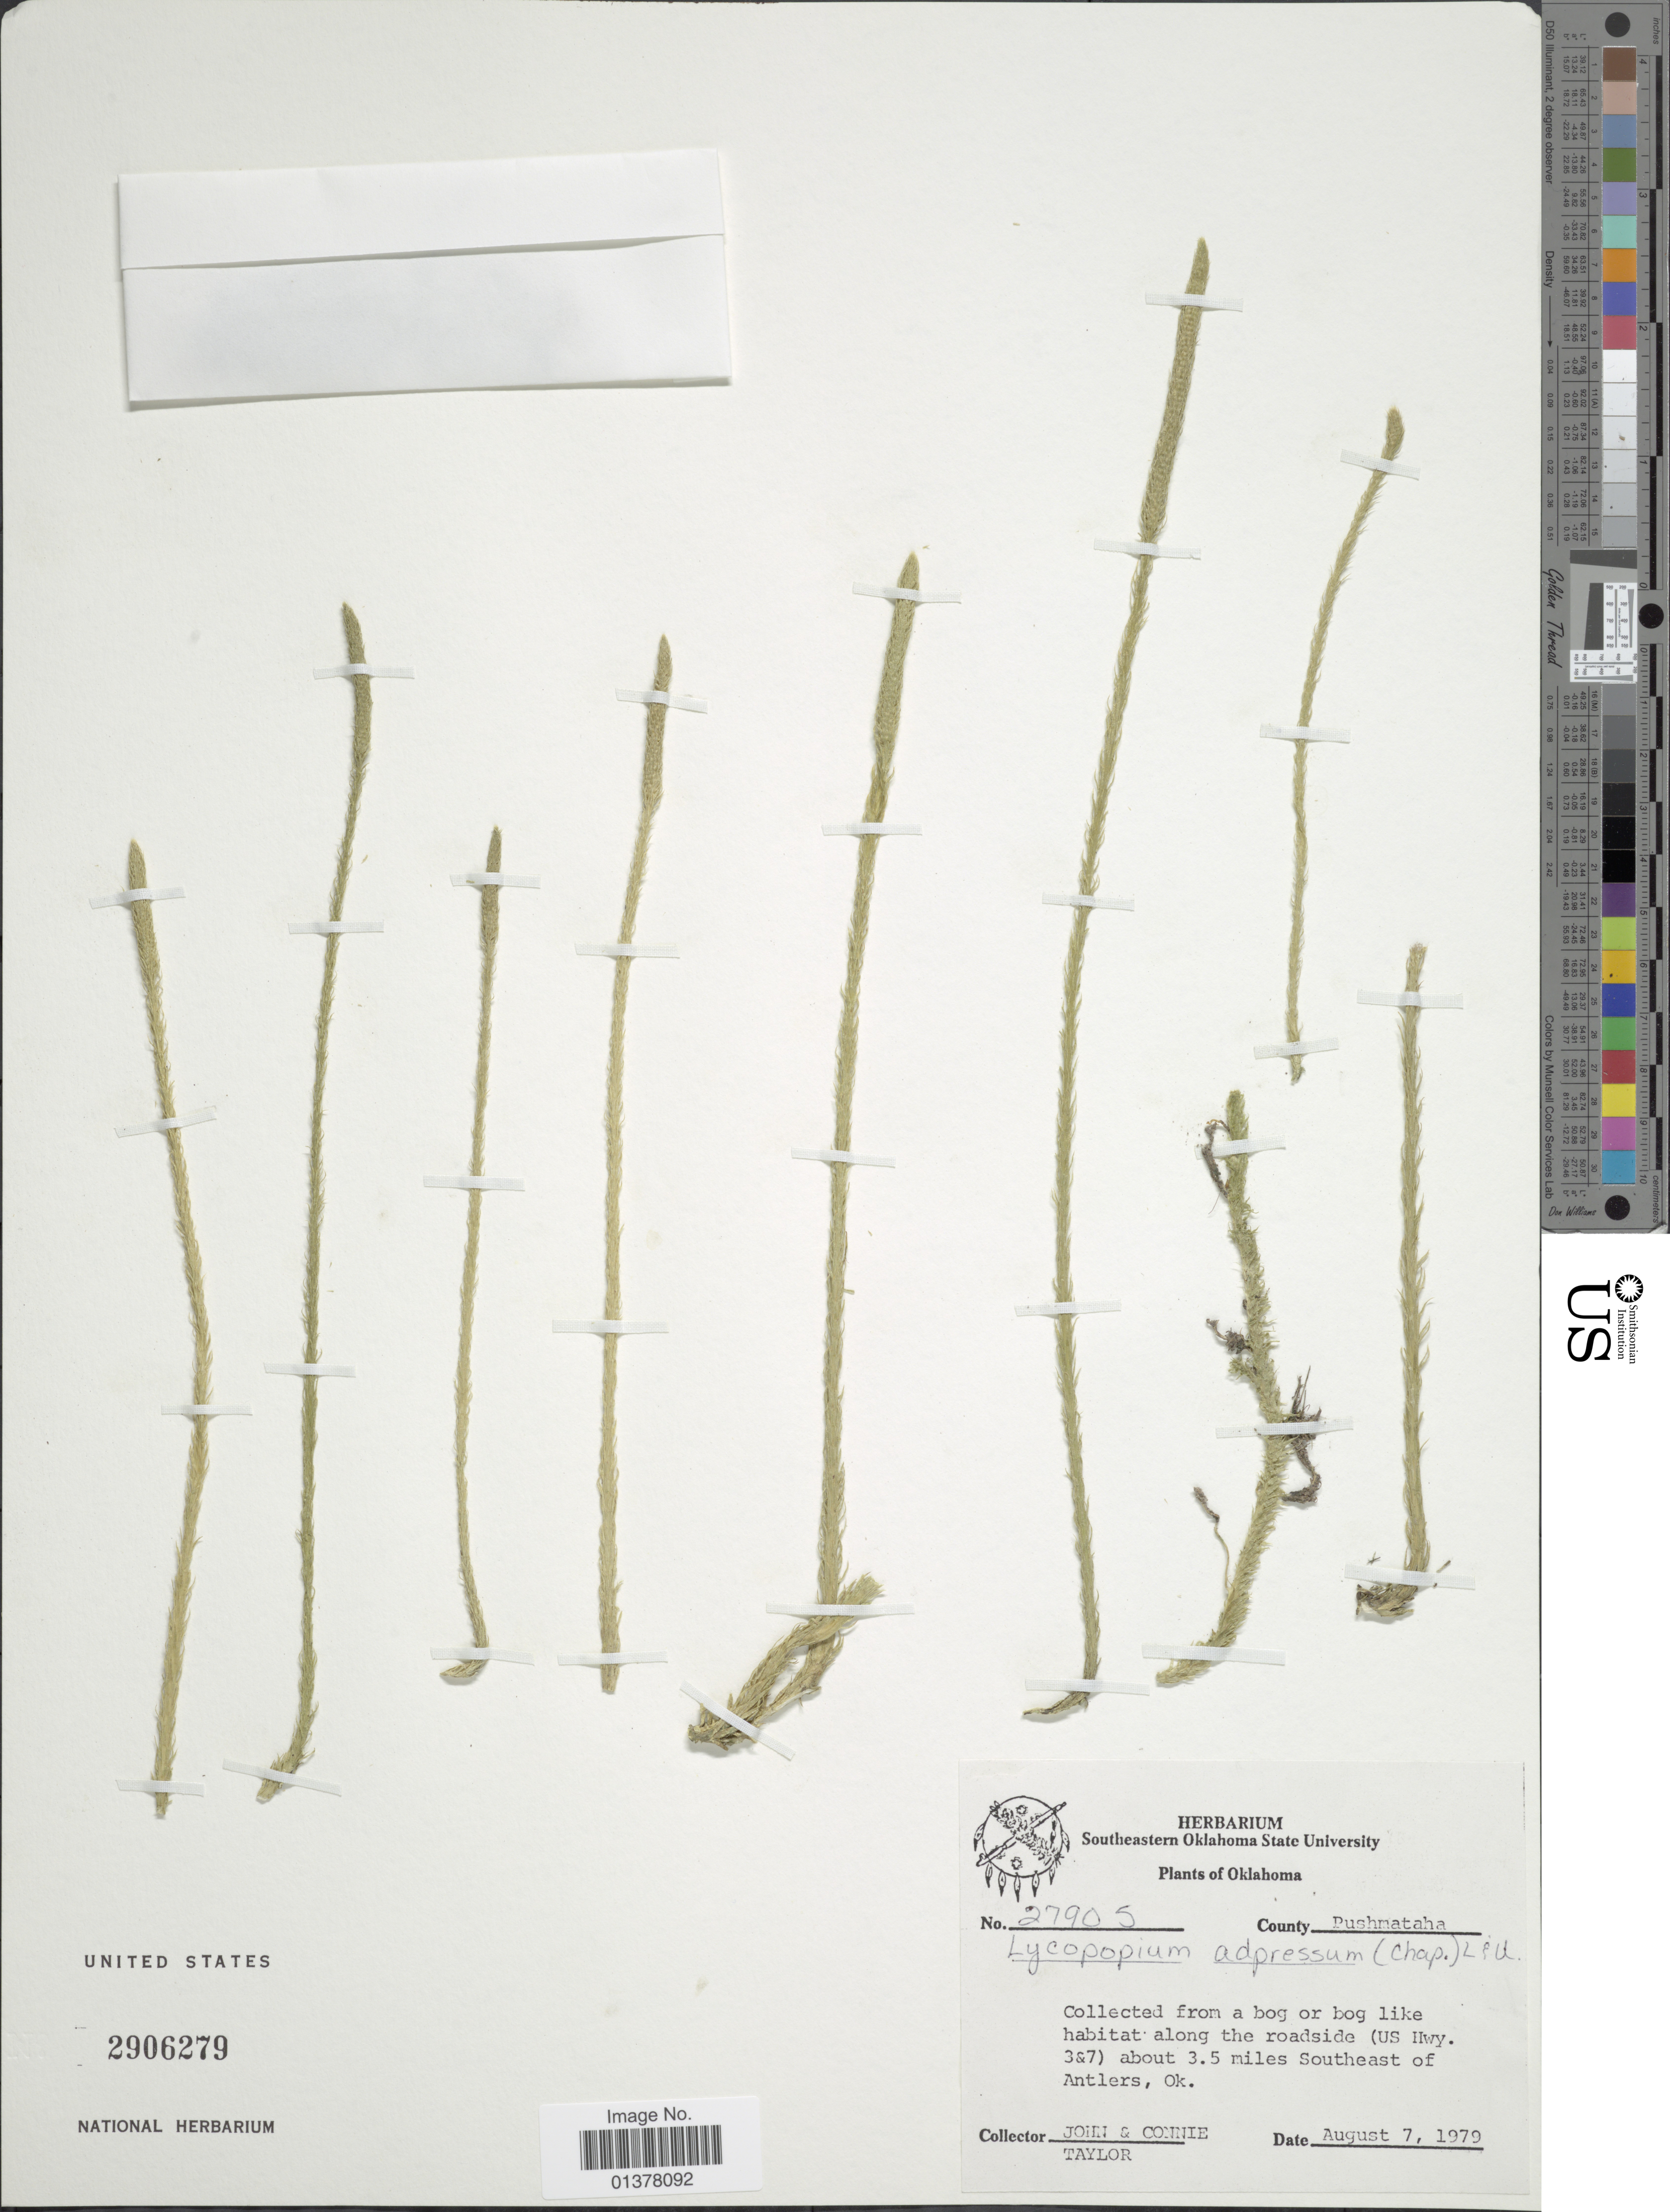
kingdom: Plantae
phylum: Tracheophyta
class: Lycopodiopsida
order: Lycopodiales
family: Lycopodiaceae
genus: Lycopodiella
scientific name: Lycopodiella appressa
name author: (Chapm.) Cranfill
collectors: J. Taylor & C. Taylor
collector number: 2790S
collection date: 1979-08-07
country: United States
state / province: Oklahoma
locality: Collected from a bog or bog like habitat along the roadside (US Hwy. 3&7)about 3,5 miles southeast of Antlers, Ok, Pushmataha County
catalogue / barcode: US 2906279